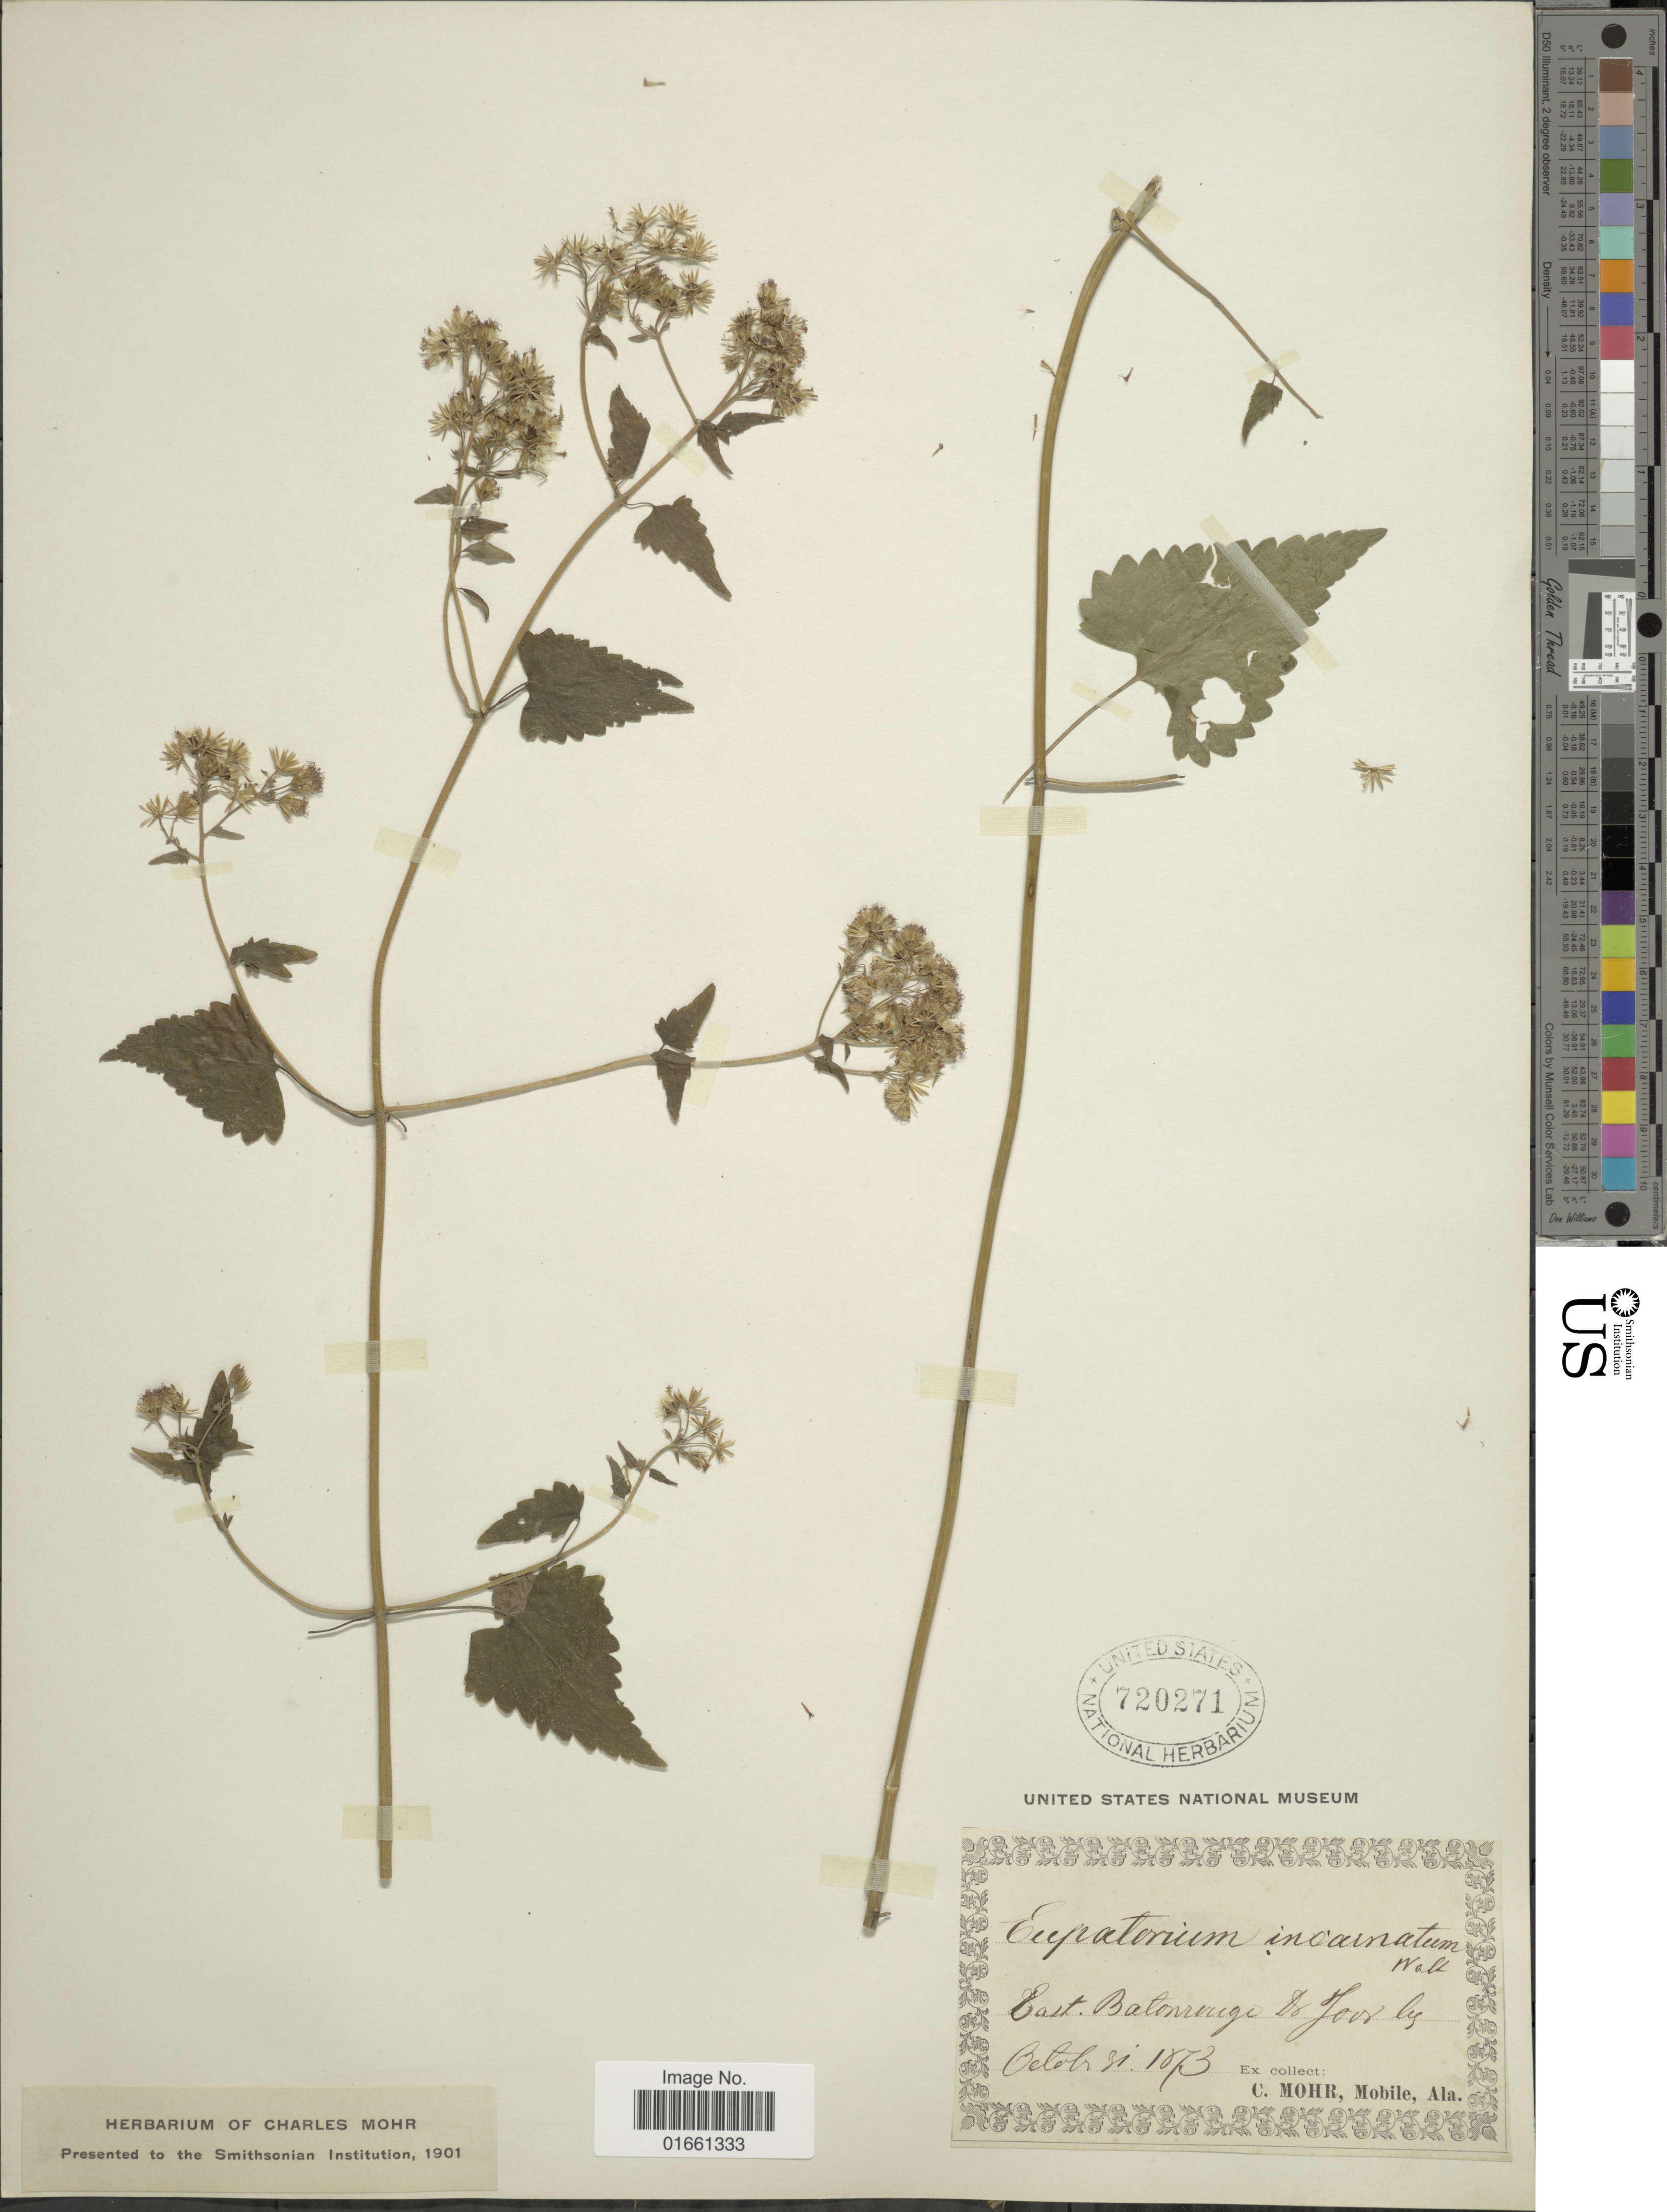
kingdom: Plantae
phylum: Tracheophyta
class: Magnoliopsida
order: Asterales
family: Asteraceae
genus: Fleischmannia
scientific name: Fleischmannia incarnata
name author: (Walter) R.M. King & H. Rob.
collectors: C. T. Mohr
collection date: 1873-10-31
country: United States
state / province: Louisiana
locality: East Batonrange.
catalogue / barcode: US 720271